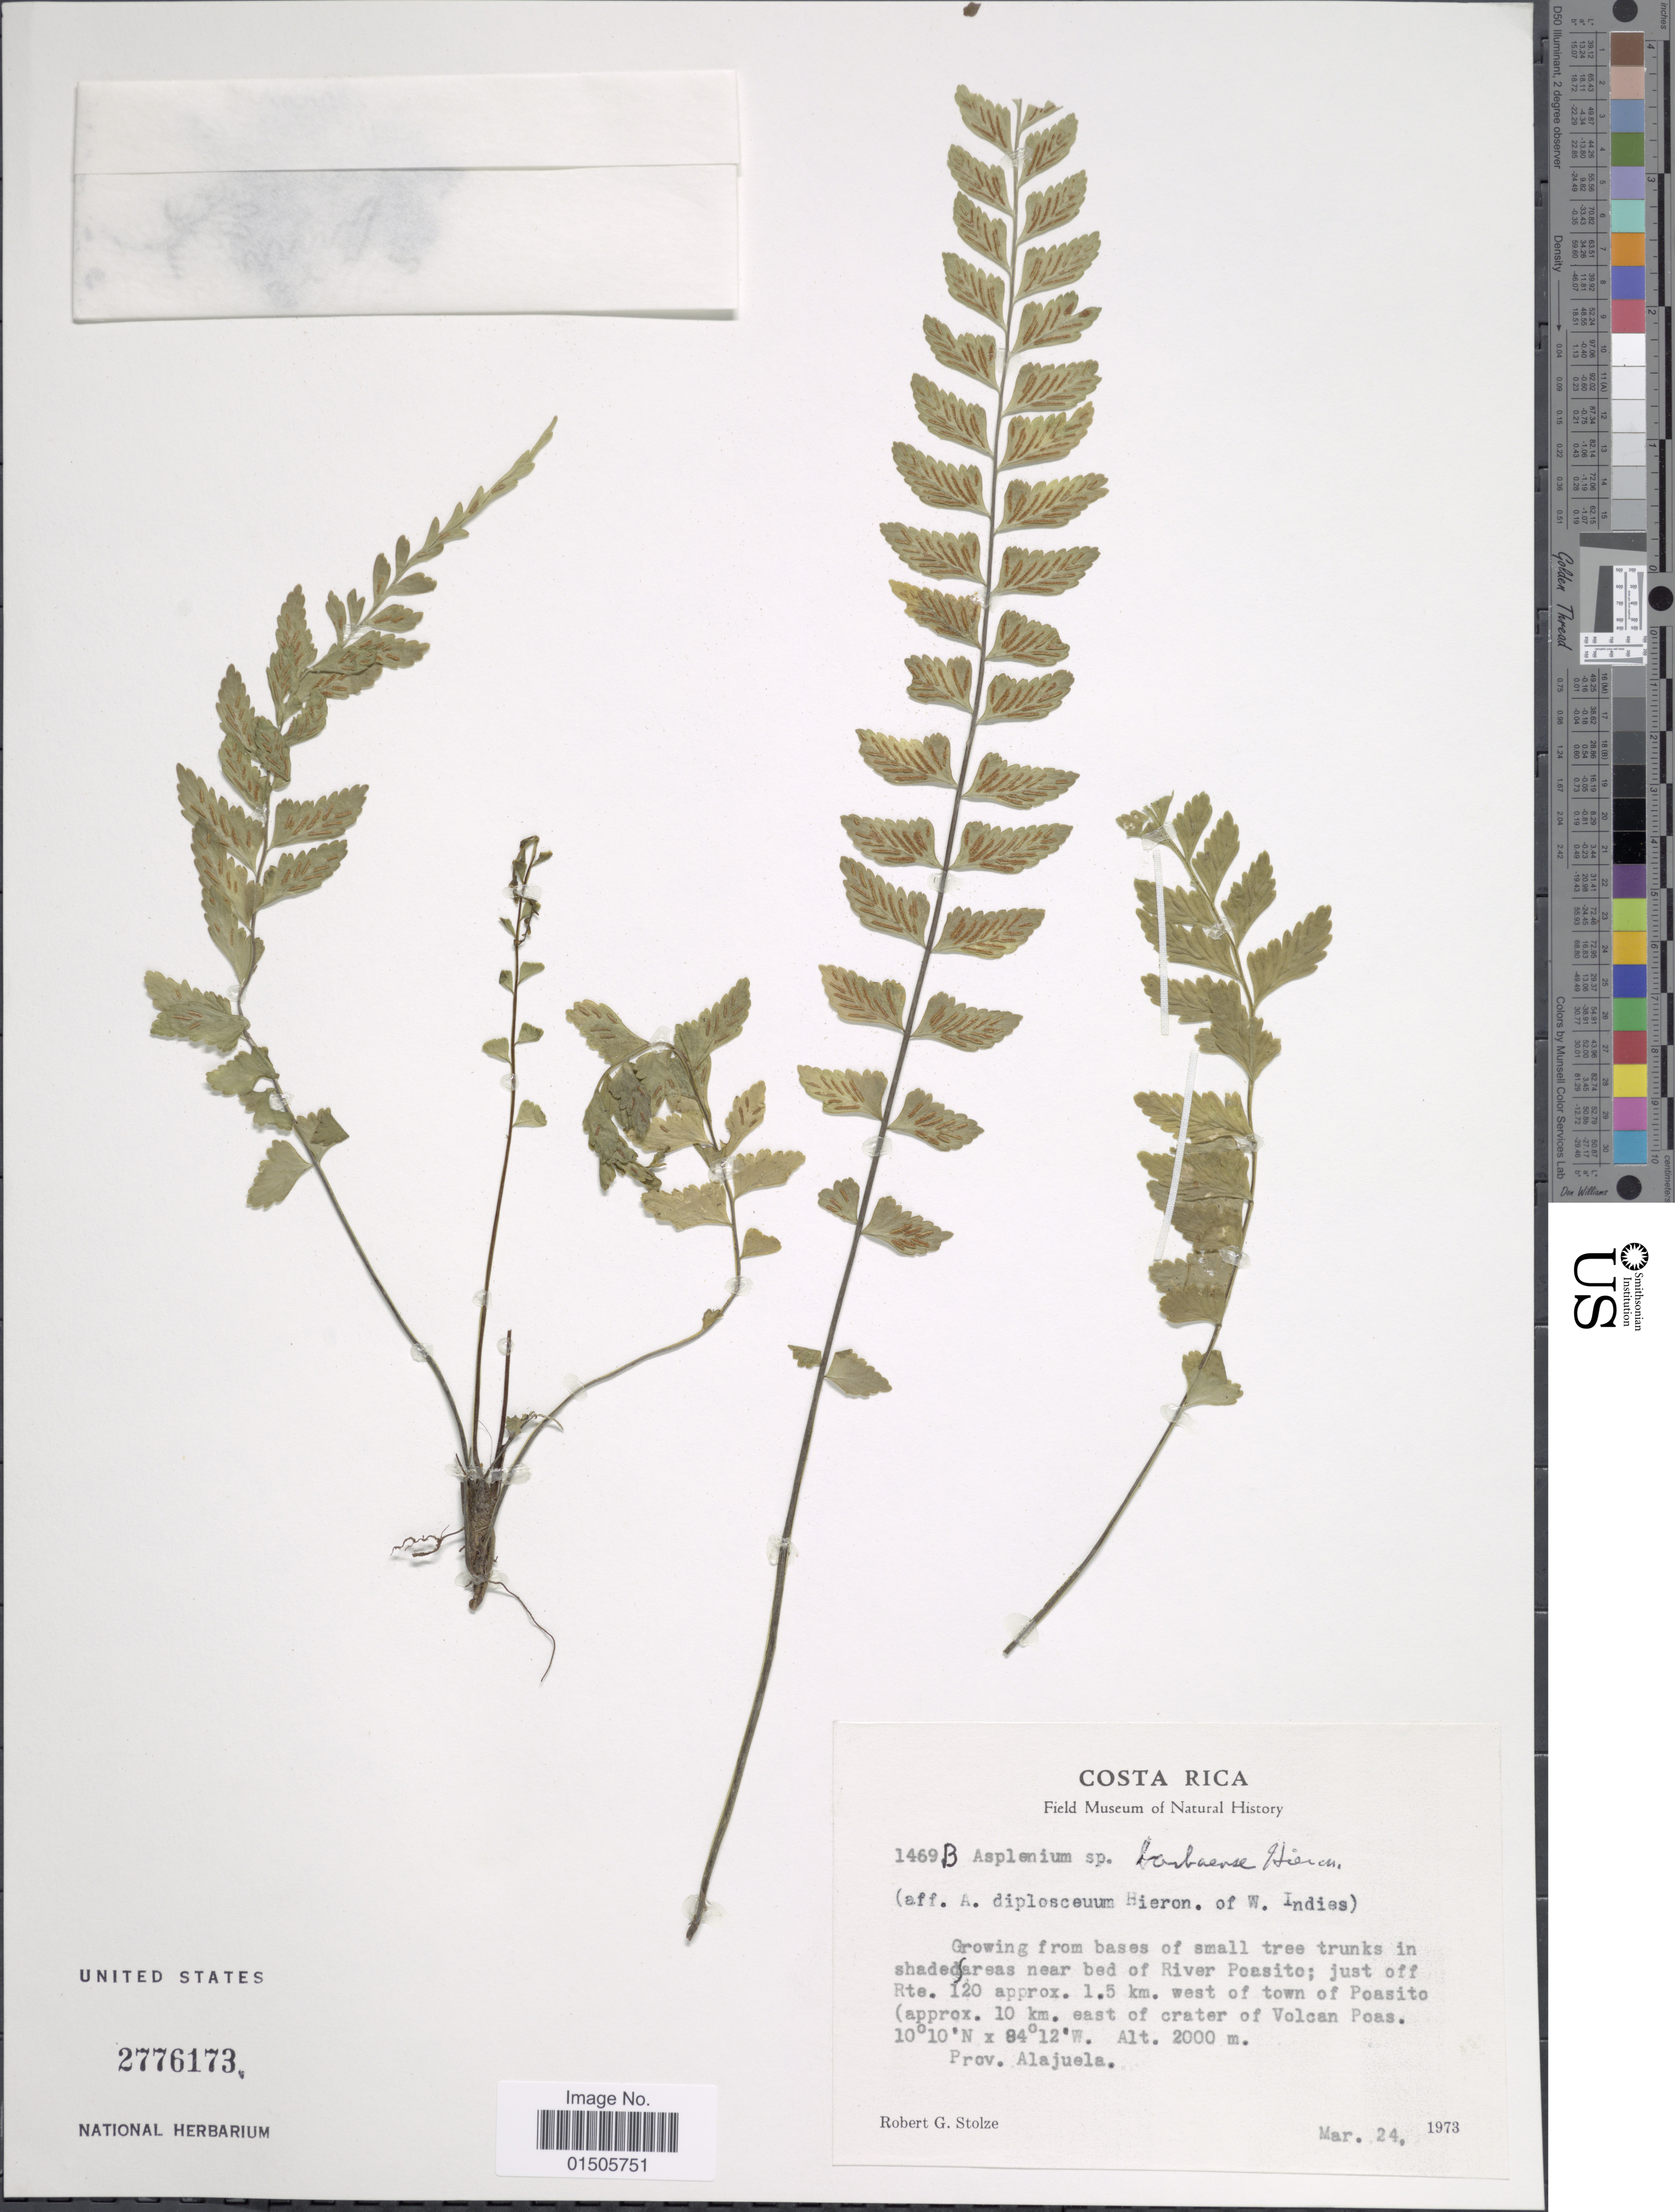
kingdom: Plantae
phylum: Tracheophyta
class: Polypodiopsida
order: Polypodiales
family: Aspleniaceae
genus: Asplenium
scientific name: Asplenium barbaense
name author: Hieron.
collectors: R. G. Stolze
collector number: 1469B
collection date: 1973-03-25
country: Costa Rica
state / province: Alajuela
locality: Growing from bases of small tree trunks in shadesreas near bed of River Poasito; just off Rte. 120 approx. 1.5 km. west of town Poasito (approx. 10 km. east of crater of Volcan Poas)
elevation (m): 2000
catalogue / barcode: US 2776173